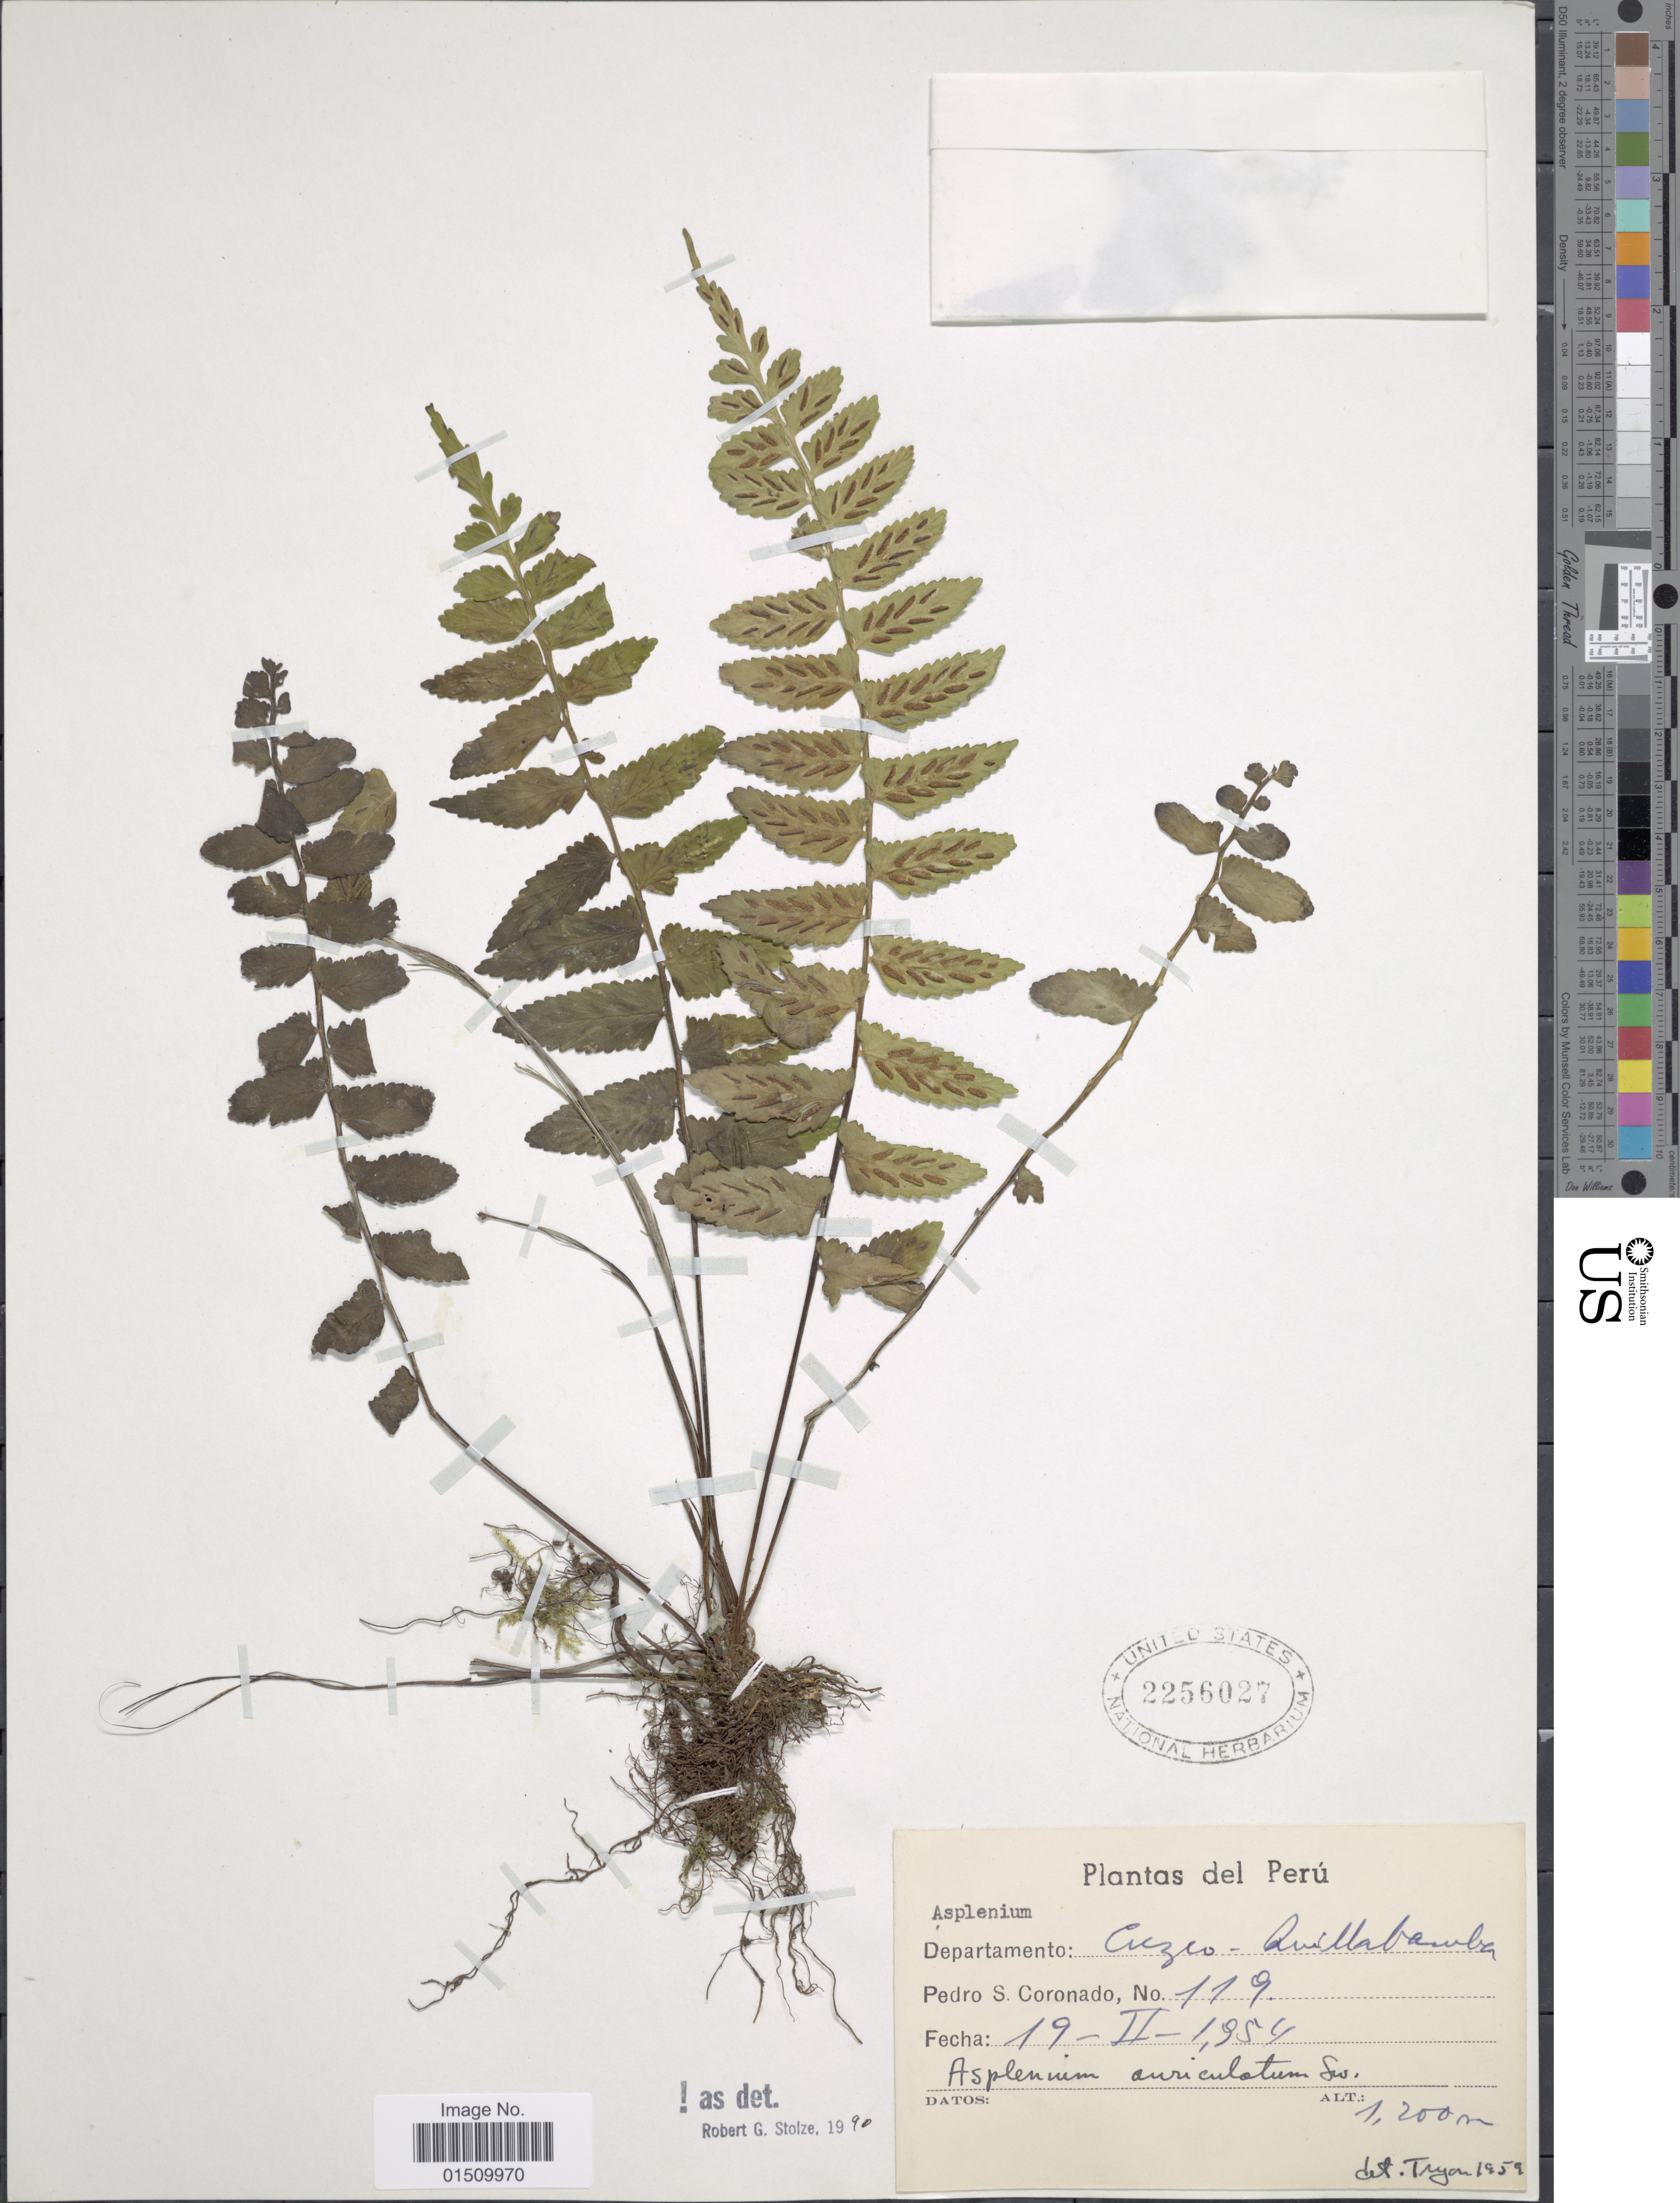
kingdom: Plantae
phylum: Tracheophyta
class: Polypodiopsida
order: Polypodiales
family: Aspleniaceae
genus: Asplenium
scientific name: Asplenium auriculatum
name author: Sw.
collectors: P. Coronado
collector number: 119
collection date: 1954-02-19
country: Peru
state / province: Cusco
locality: Quillabamba, Departamento Cuzco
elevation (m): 1200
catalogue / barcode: US 2256027